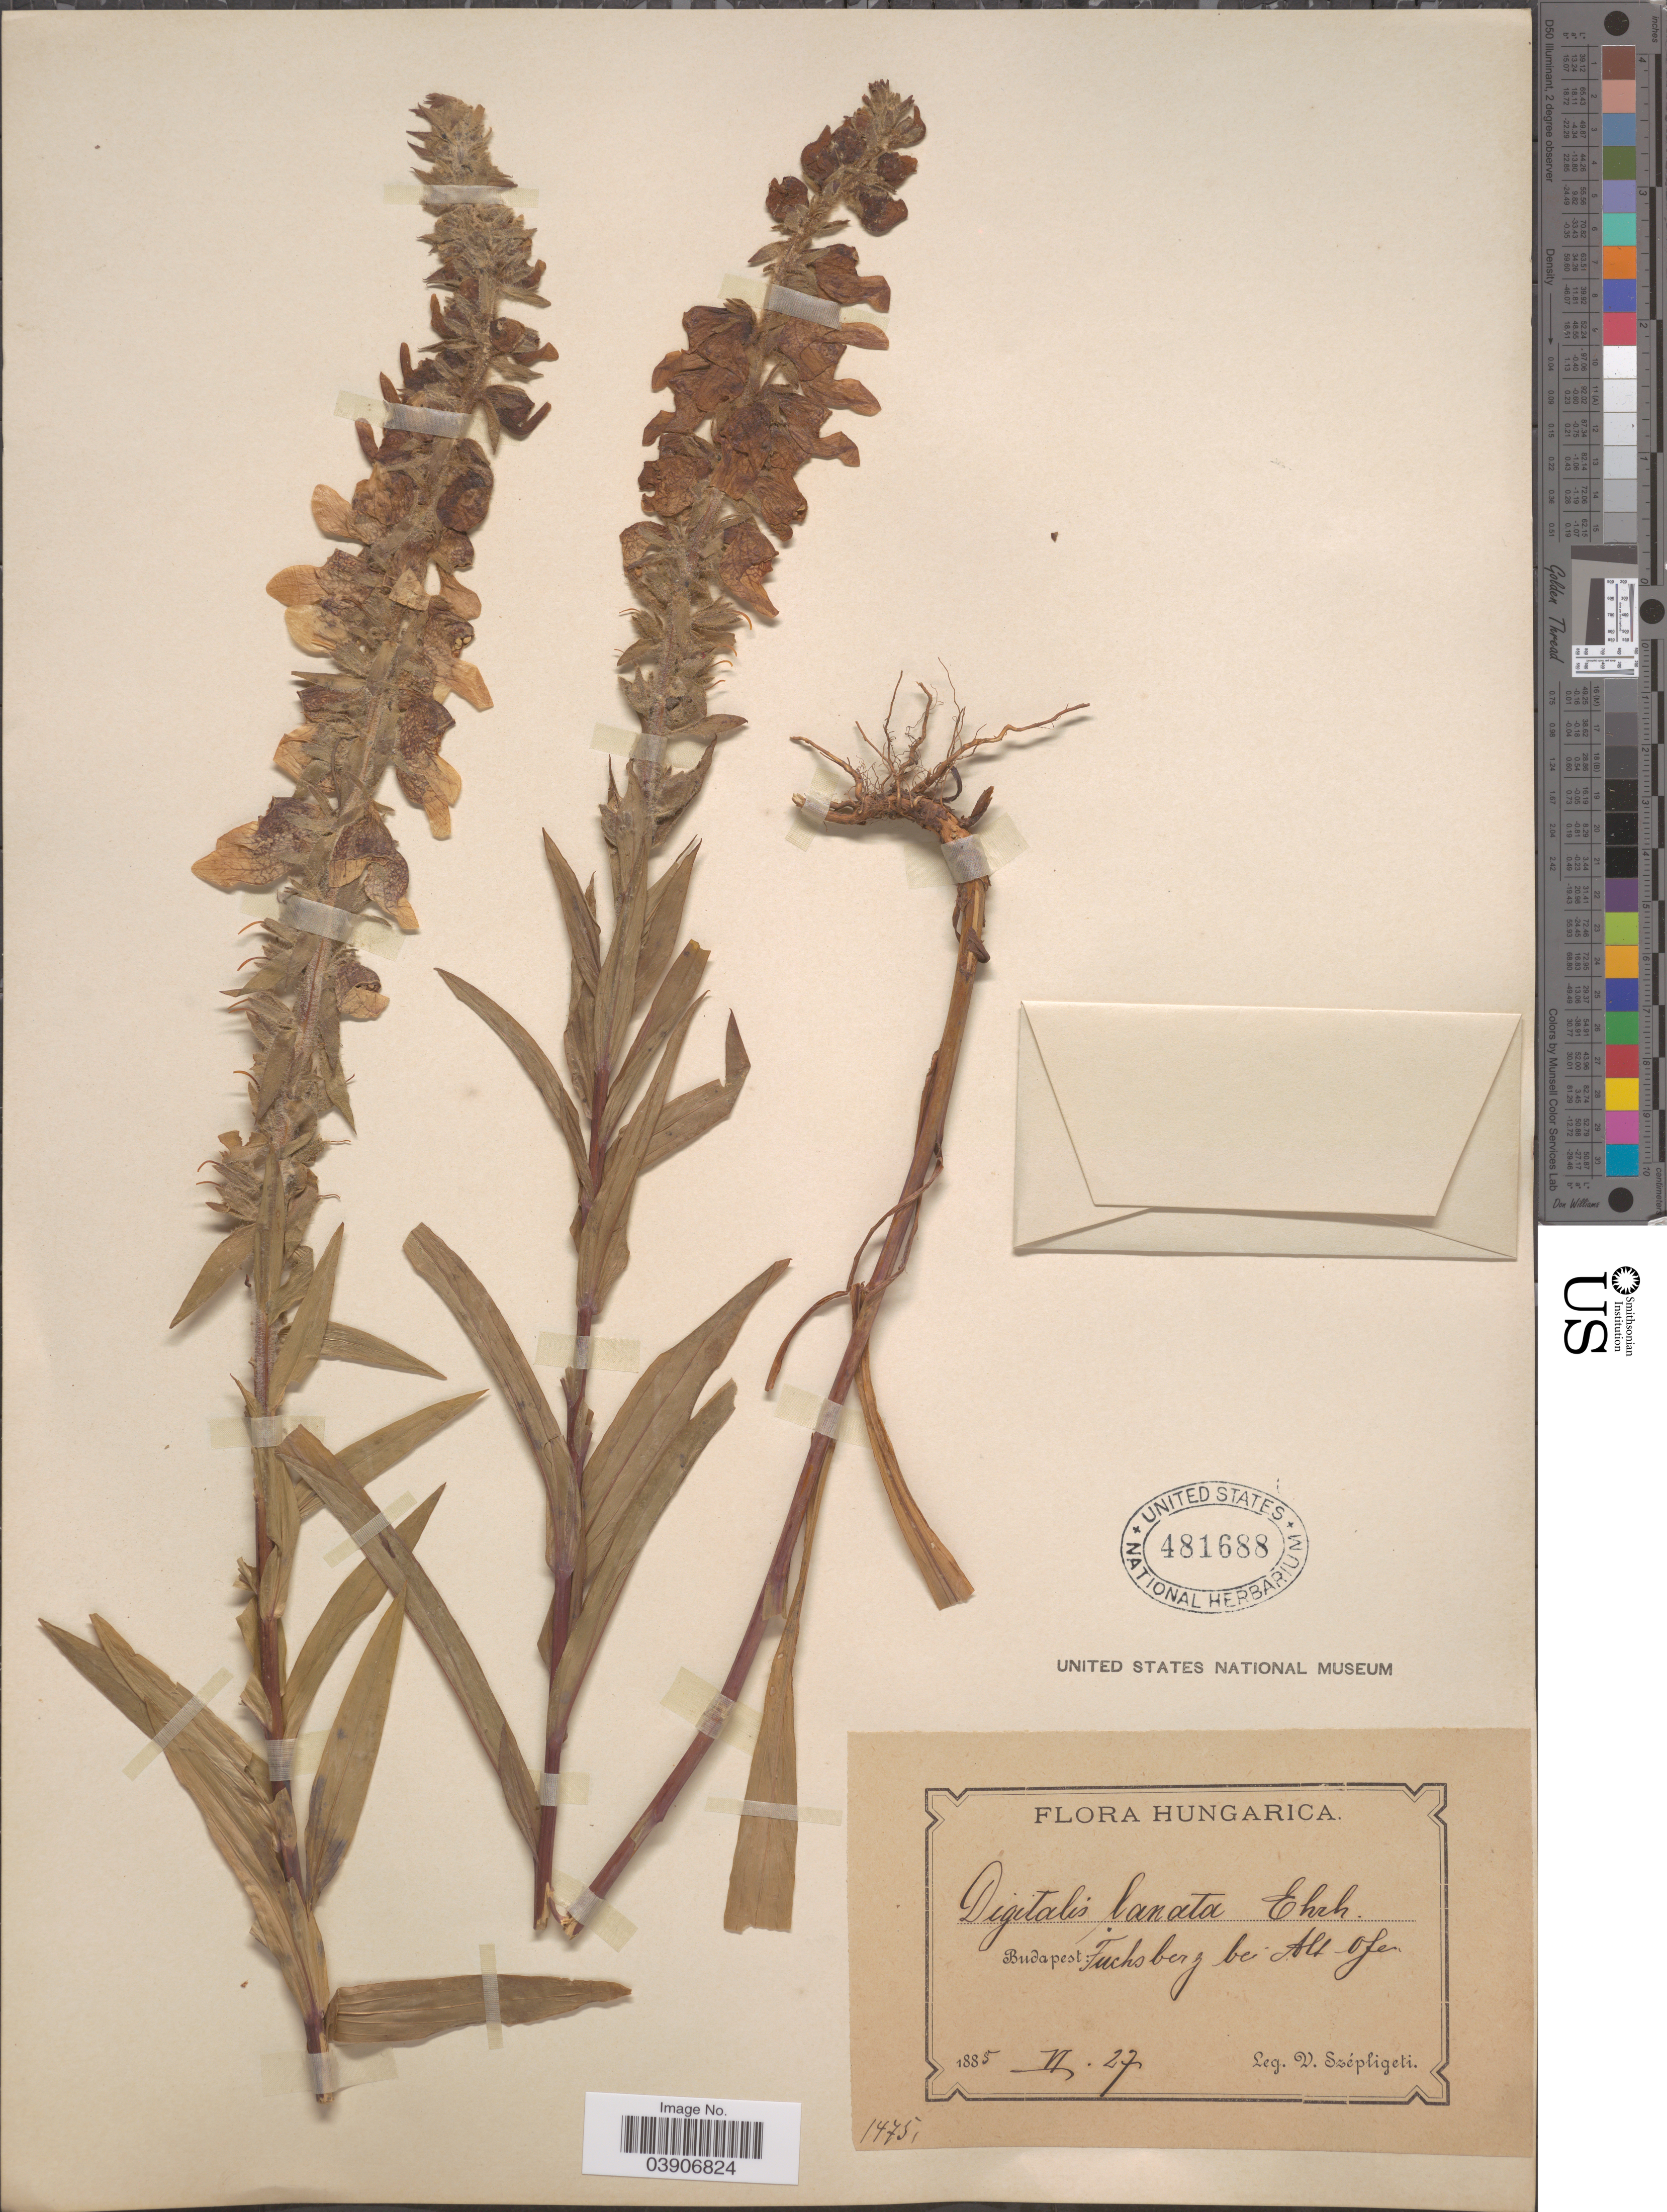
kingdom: Plantae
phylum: Tracheophyta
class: Magnoliopsida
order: Lamiales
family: Plantaginaceae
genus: Digitalis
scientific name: Digitalis lanata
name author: Ehrh.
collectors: W. Szépligeti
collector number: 1475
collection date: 1885-06-27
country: Hungary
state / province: Budapest, Capital District of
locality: Budapest: Fuchsberg bei Alt-Ofen.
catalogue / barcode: US 481688